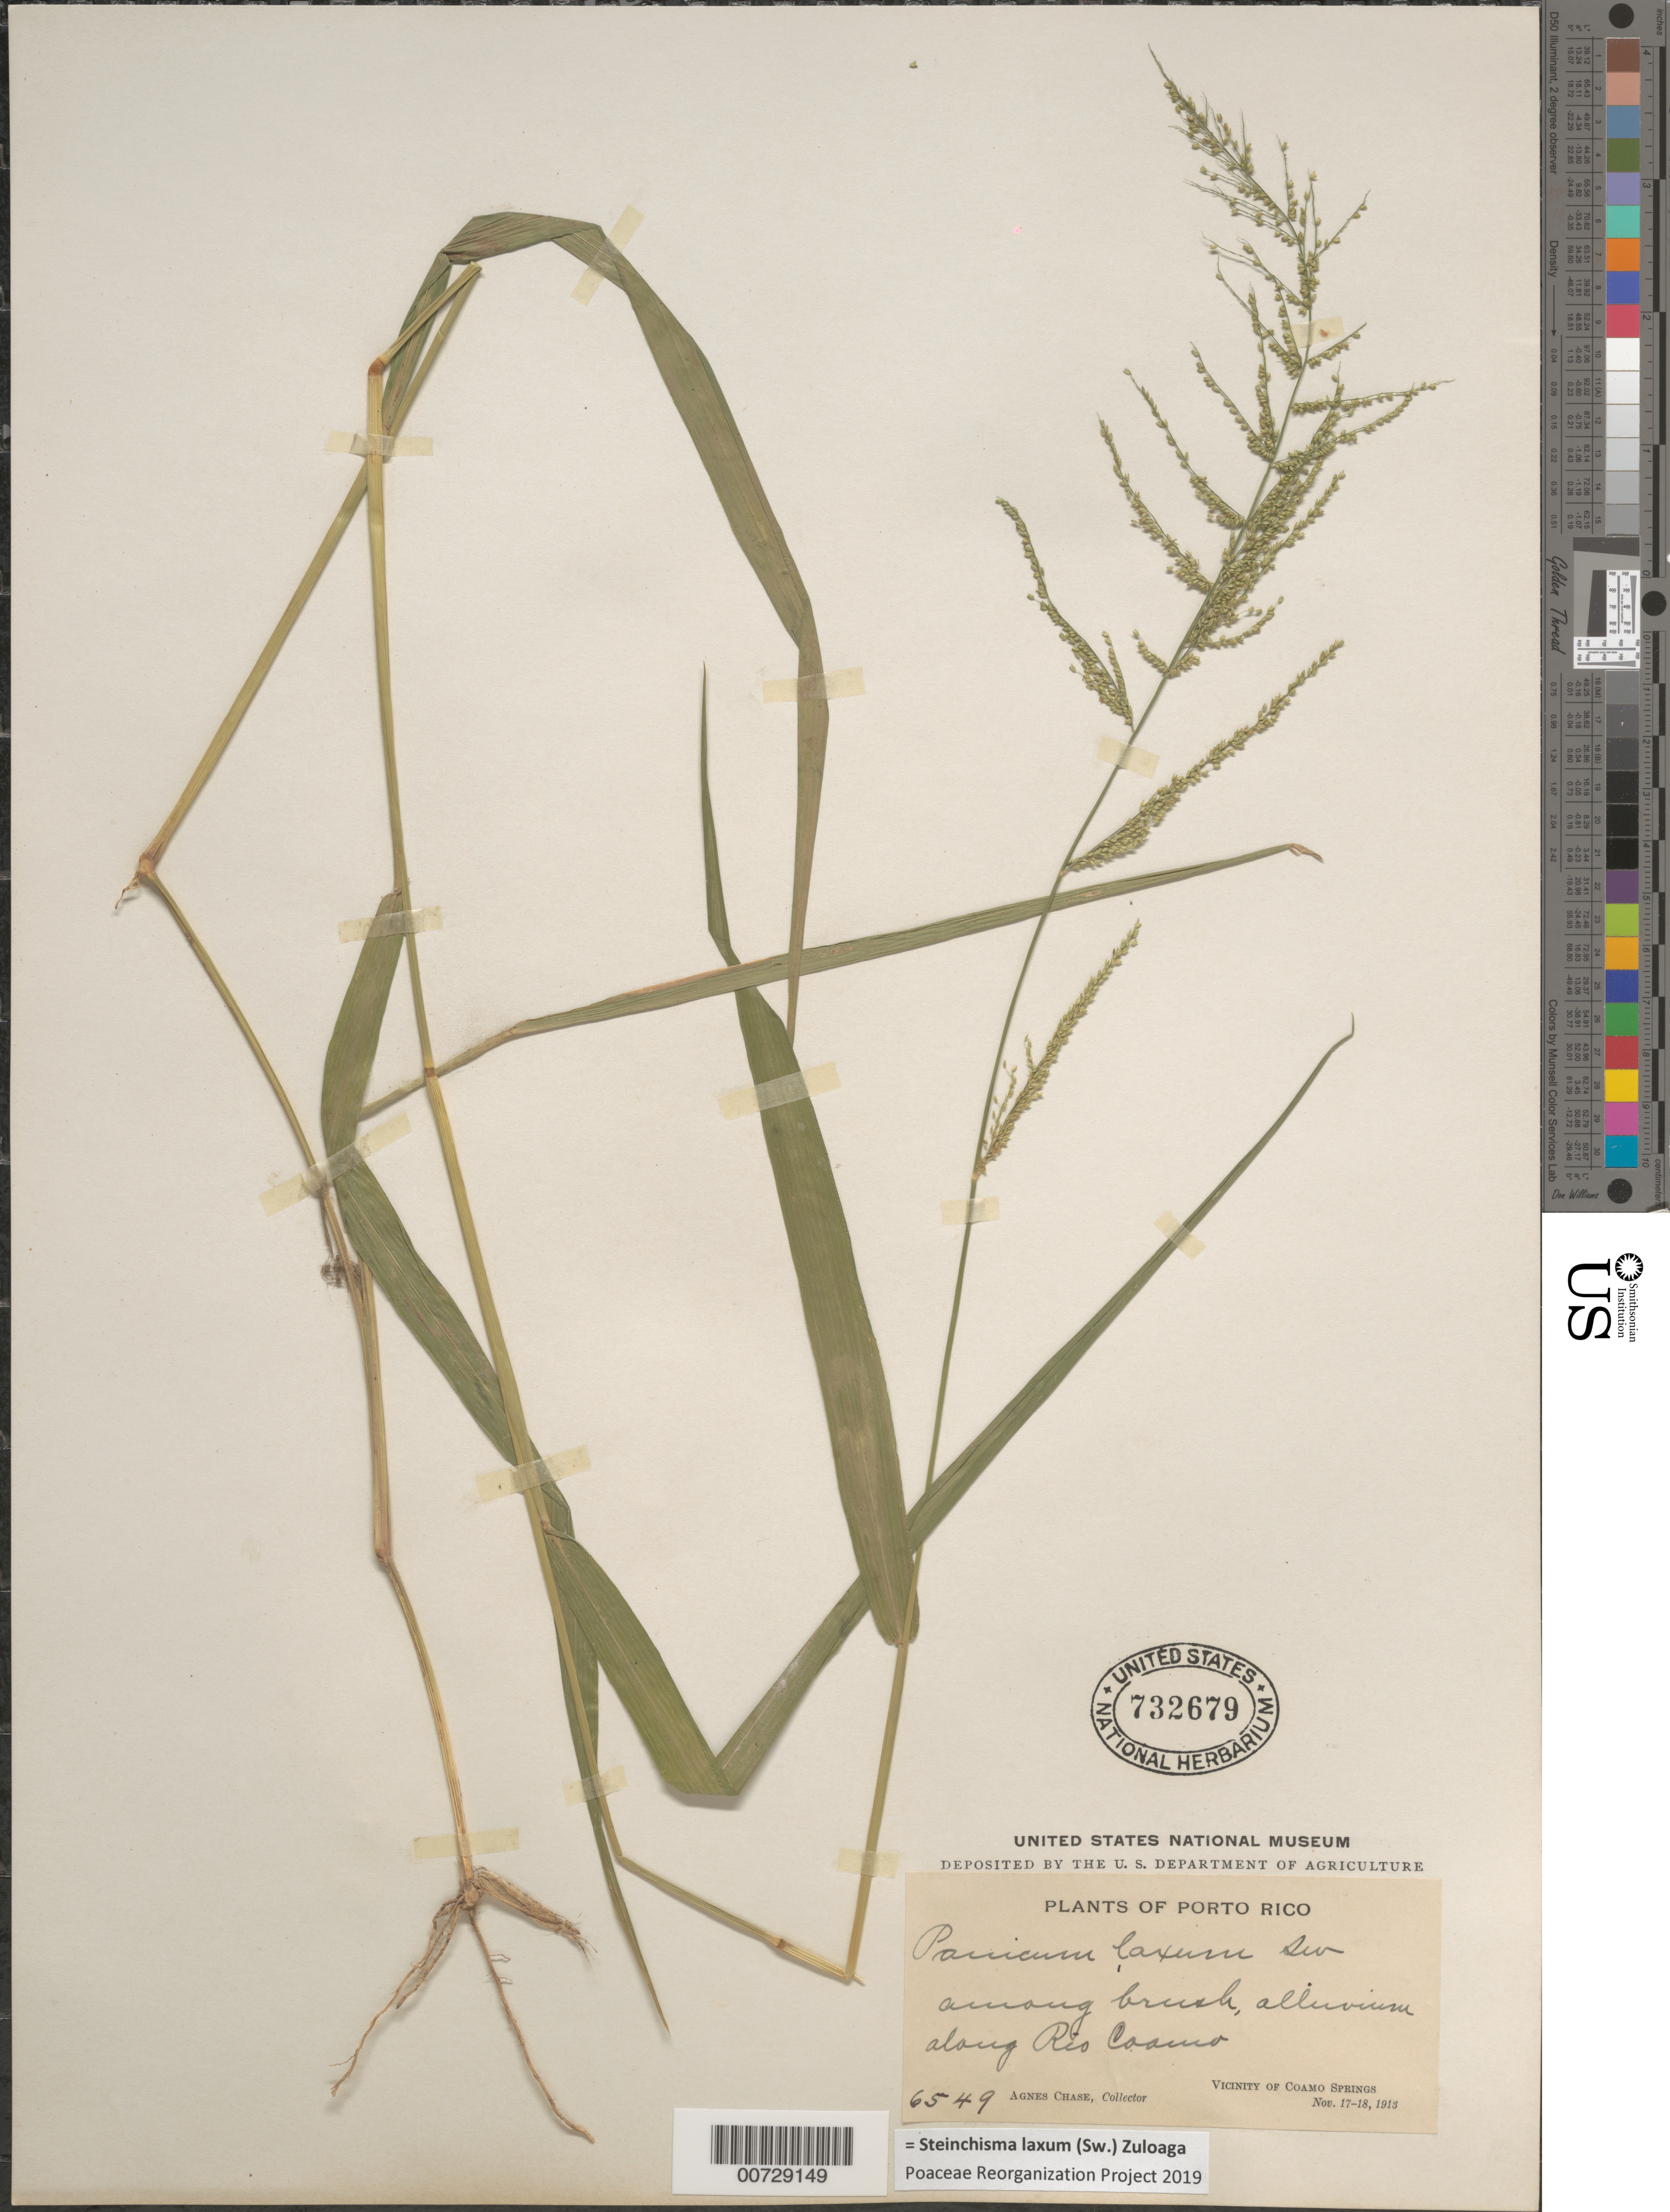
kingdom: Plantae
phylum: Tracheophyta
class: Liliopsida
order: Poales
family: Poaceae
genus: Steinchisma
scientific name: Steinchisma laxum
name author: (Sw.) Zuloaga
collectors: A. Chase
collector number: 6549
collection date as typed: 17 Nov 1913 and 18 Nov 1913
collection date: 1913-11-17,1913-11-18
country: Puerto Rico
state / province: Coamo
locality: Río Coamo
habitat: Among brush, alluvium, along river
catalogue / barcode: US 732679